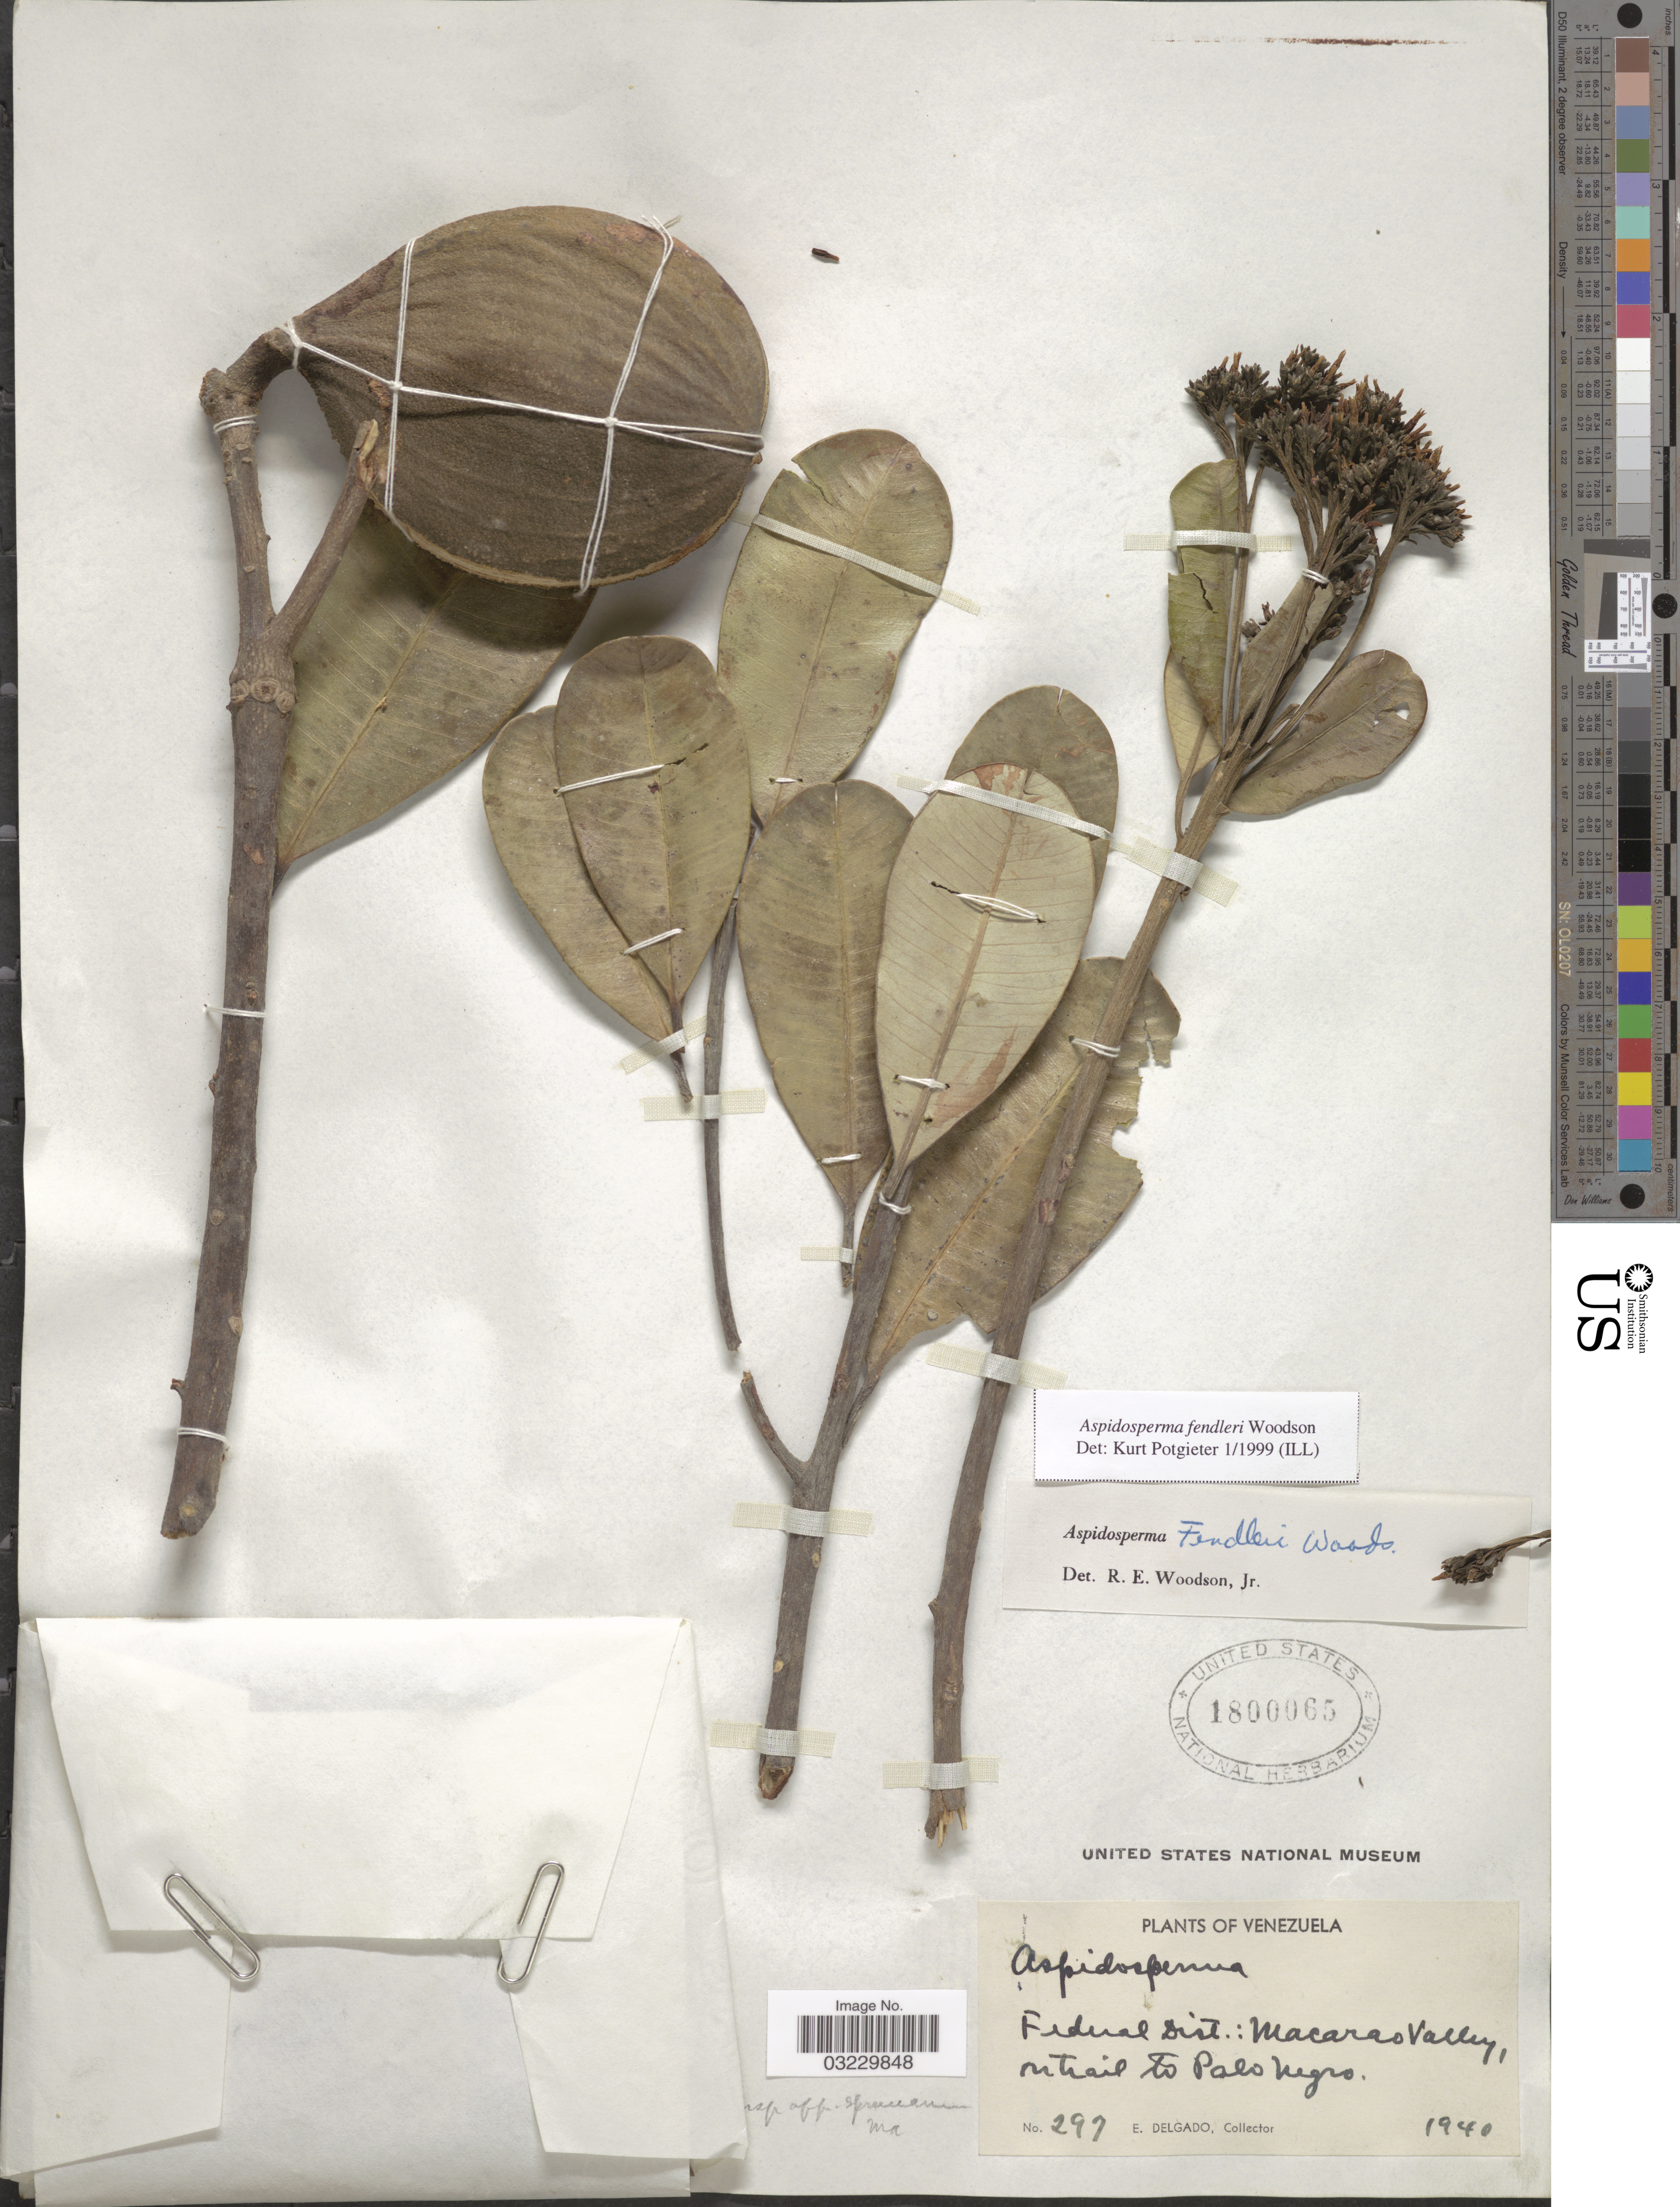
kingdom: Plantae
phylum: Tracheophyta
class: Magnoliopsida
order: Gentianales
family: Apocynaceae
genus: Aspidosperma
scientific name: Aspidosperma fendleri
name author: Woodson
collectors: E. Delgado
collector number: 297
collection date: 1940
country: Venezuela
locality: Federal District: Macarao Valley, on trail to Palo Negro.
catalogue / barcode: US 1800065